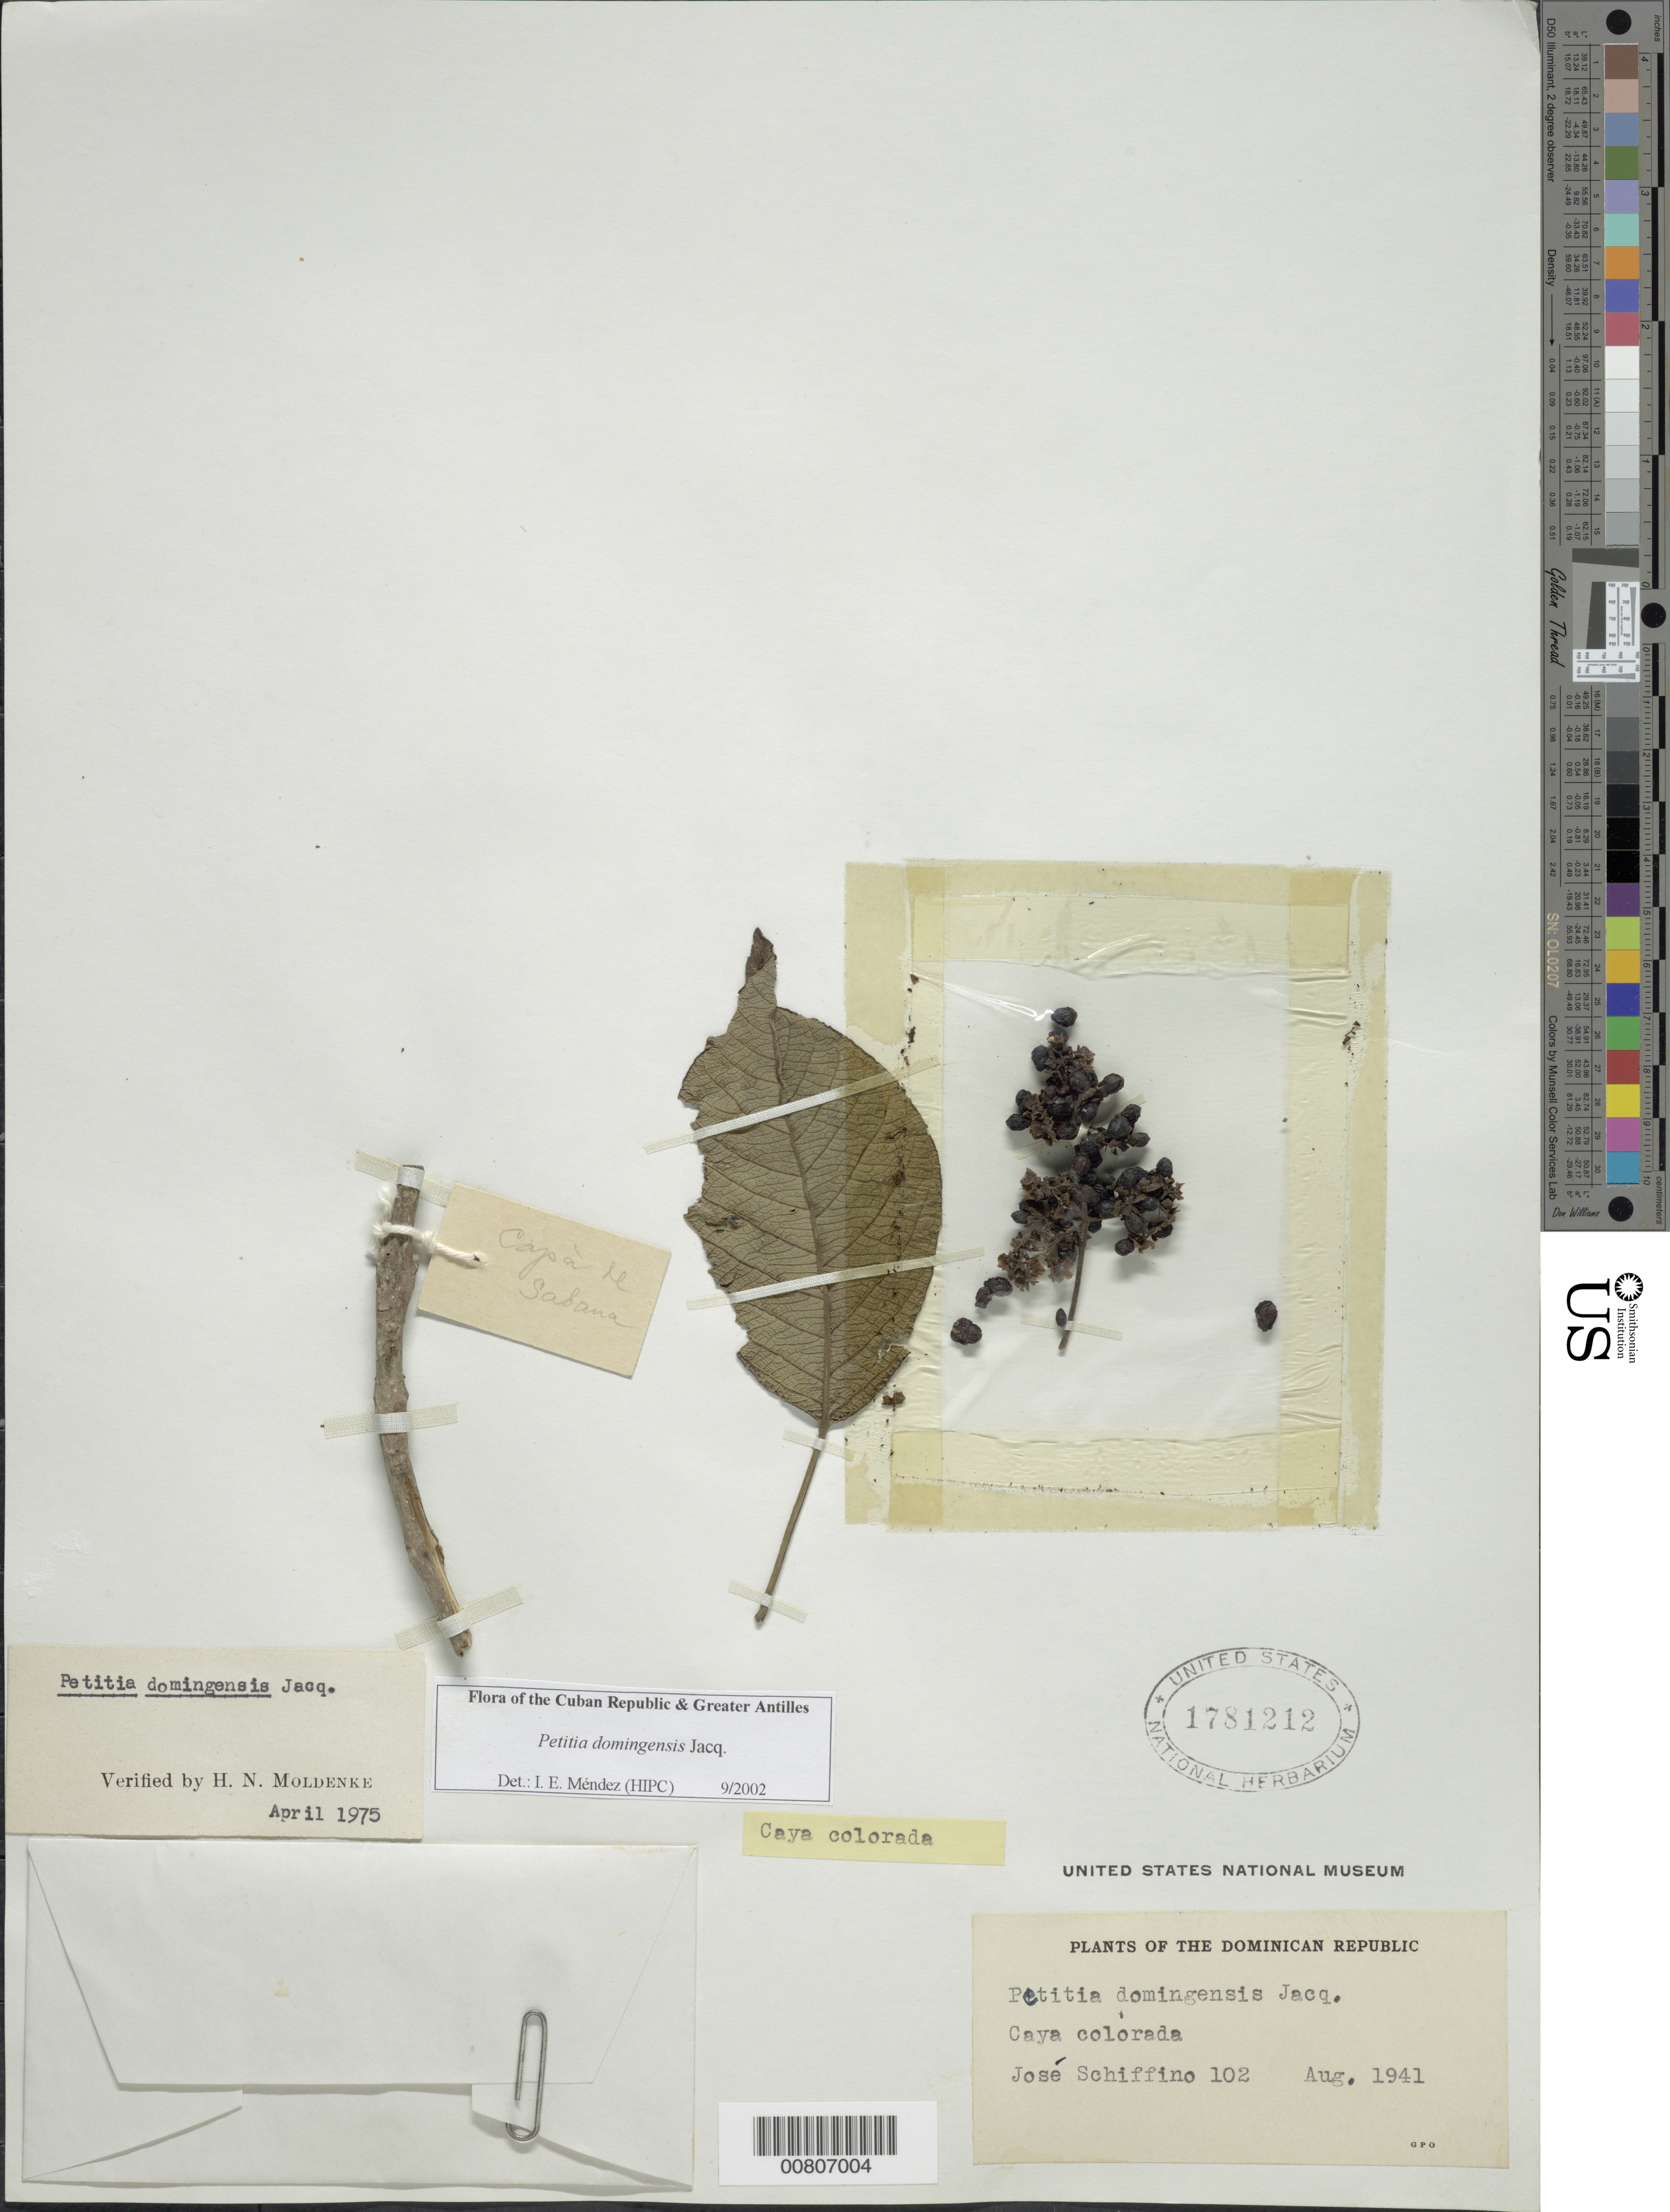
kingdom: Plantae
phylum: Tracheophyta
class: Magnoliopsida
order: Lamiales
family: Lamiaceae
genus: Petitia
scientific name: Petitia domingensis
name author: Jacq.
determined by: Méndez, Isidro E., (HIPC)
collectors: J. Schiffino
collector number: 102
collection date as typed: Aug 1941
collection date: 1941-08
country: Dominican Republic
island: Hispaniola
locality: Caya Colorada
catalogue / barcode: US 1781211